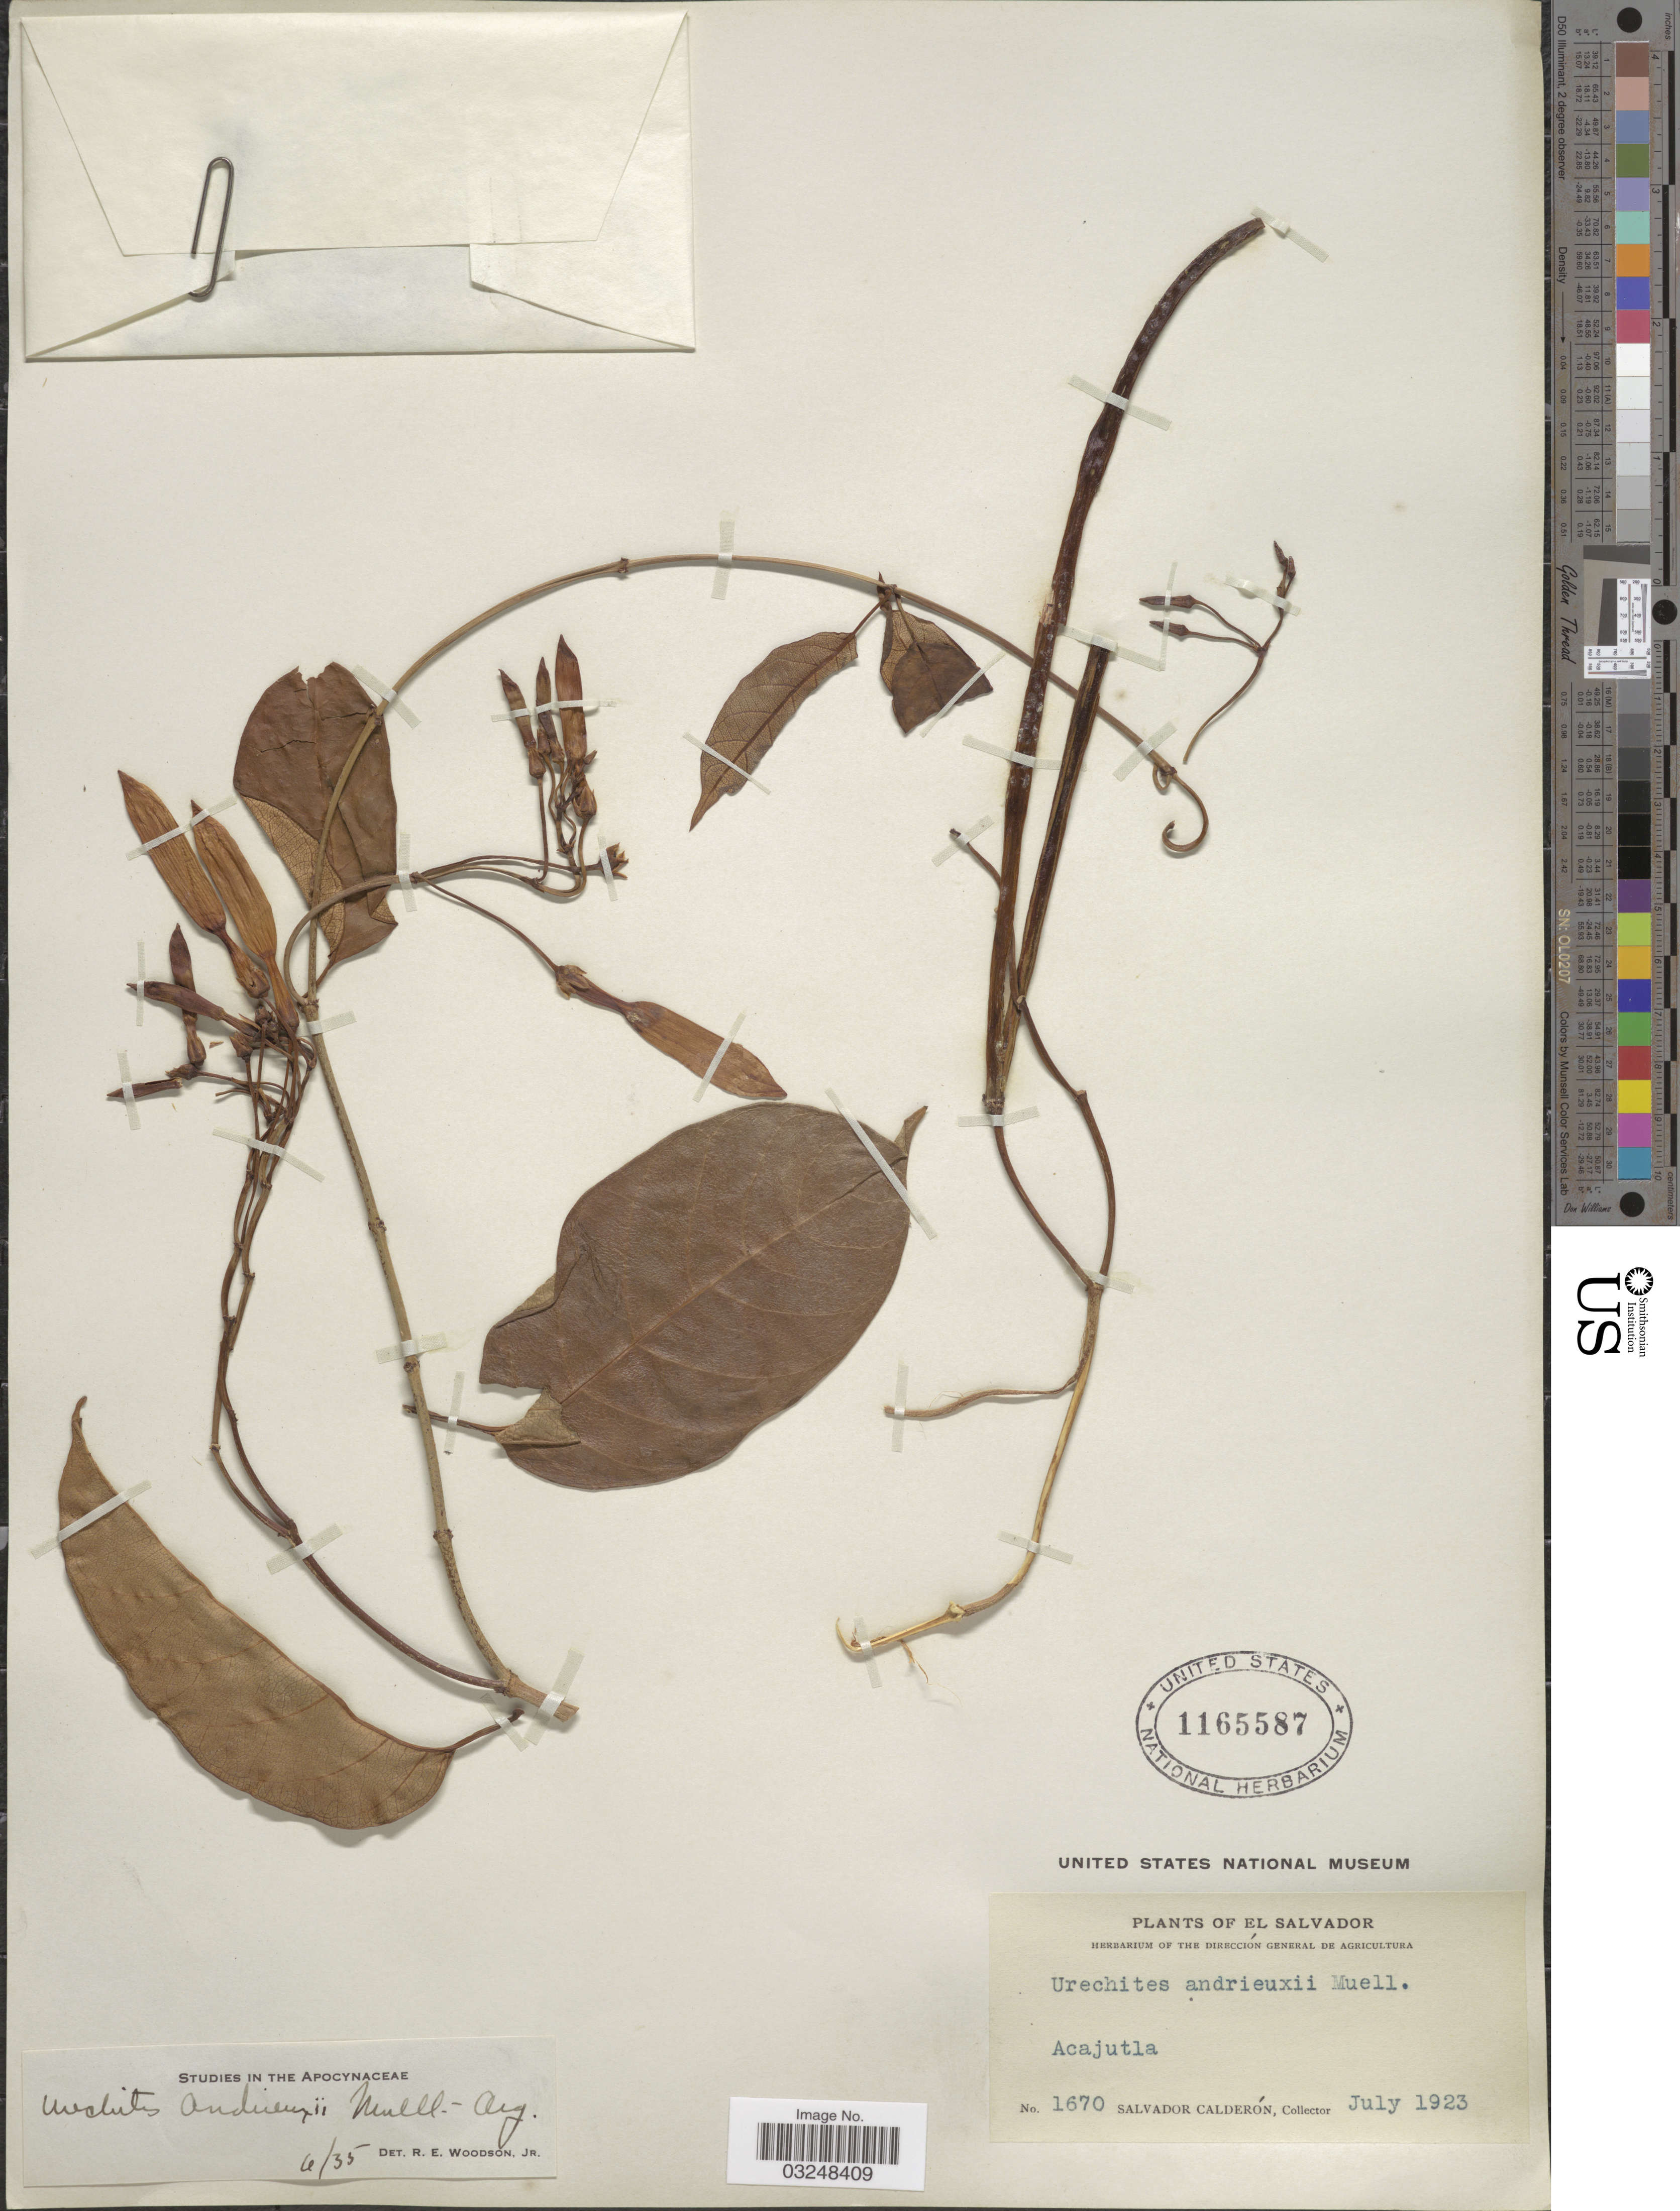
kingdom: Plantae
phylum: Tracheophyta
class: Magnoliopsida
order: Gentianales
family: Apocynaceae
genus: Urechites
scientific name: Urechites andrieuxii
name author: Müll. Arg.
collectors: S. Calderón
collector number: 1670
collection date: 1923-07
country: El Salvador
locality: Acajutla.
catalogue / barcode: US 1165587